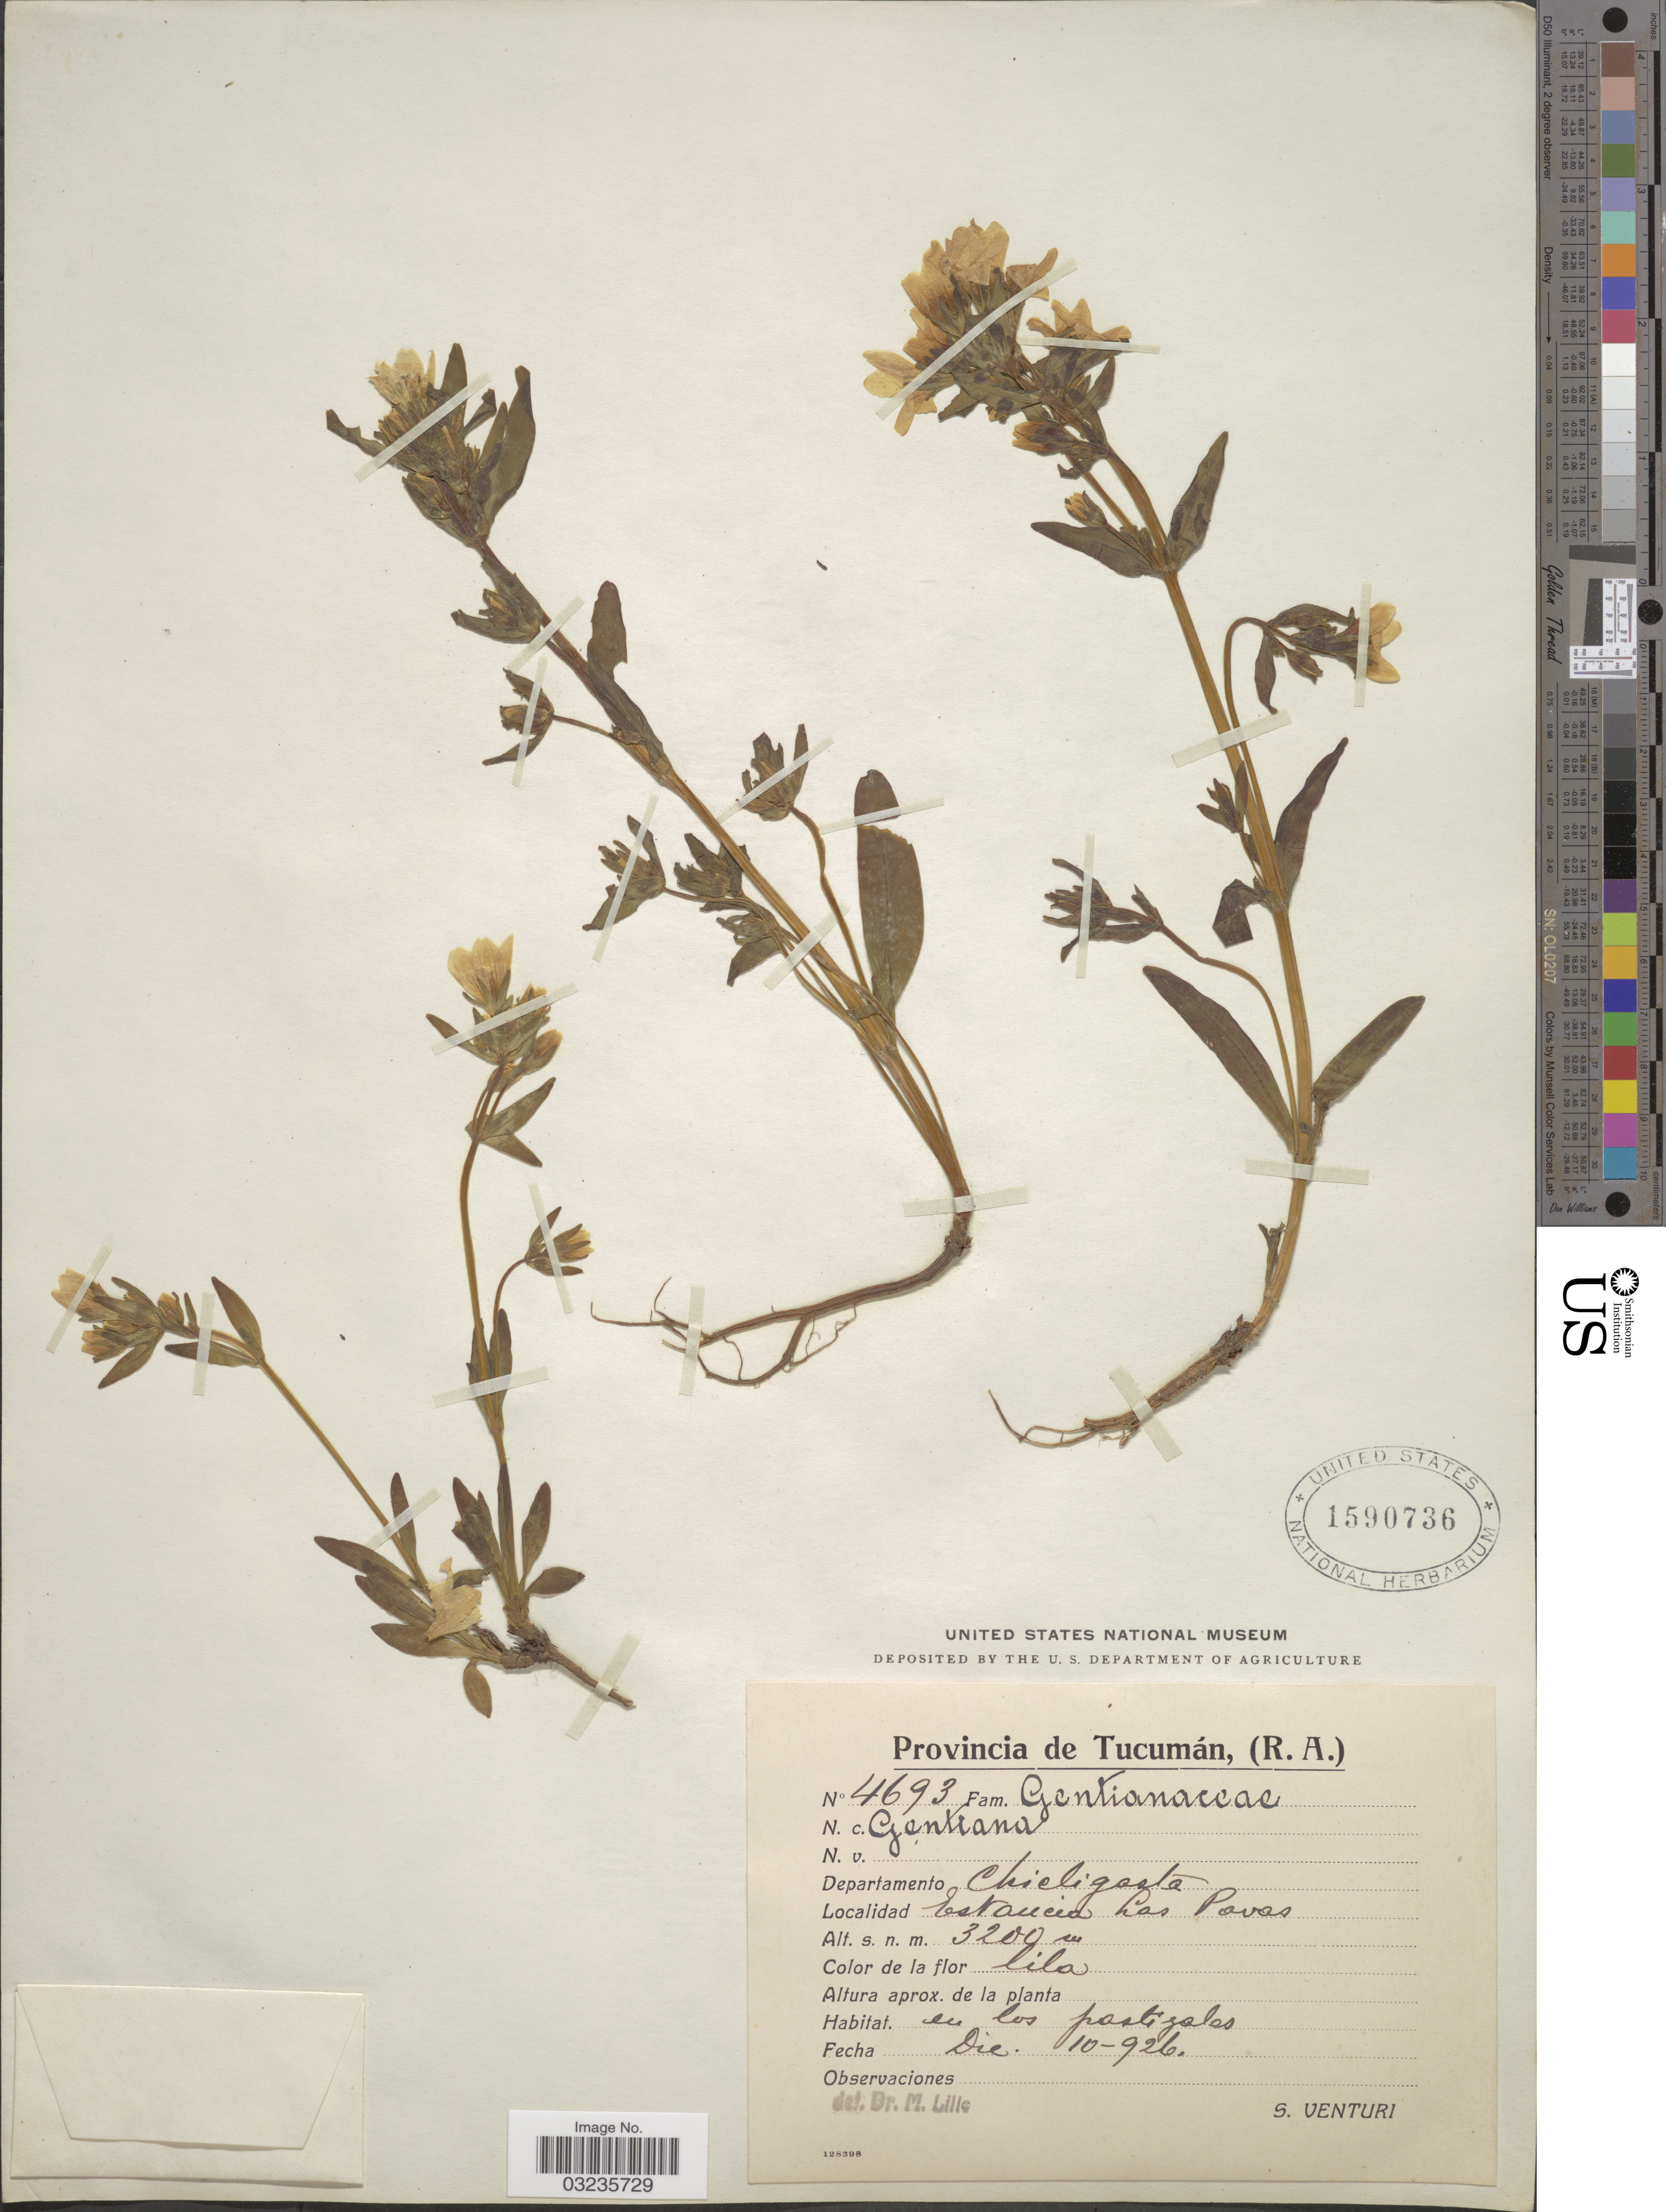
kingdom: Plantae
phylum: Tracheophyta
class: Magnoliopsida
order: Gentianales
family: Gentianaceae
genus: Gentiana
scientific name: Gentiana sp.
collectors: S. Venturi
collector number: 4693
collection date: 1926-12-10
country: Argentina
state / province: Tucuman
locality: Departamento Chicligasta. Estancia Las Pavas.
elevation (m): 3200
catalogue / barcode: US 1590736